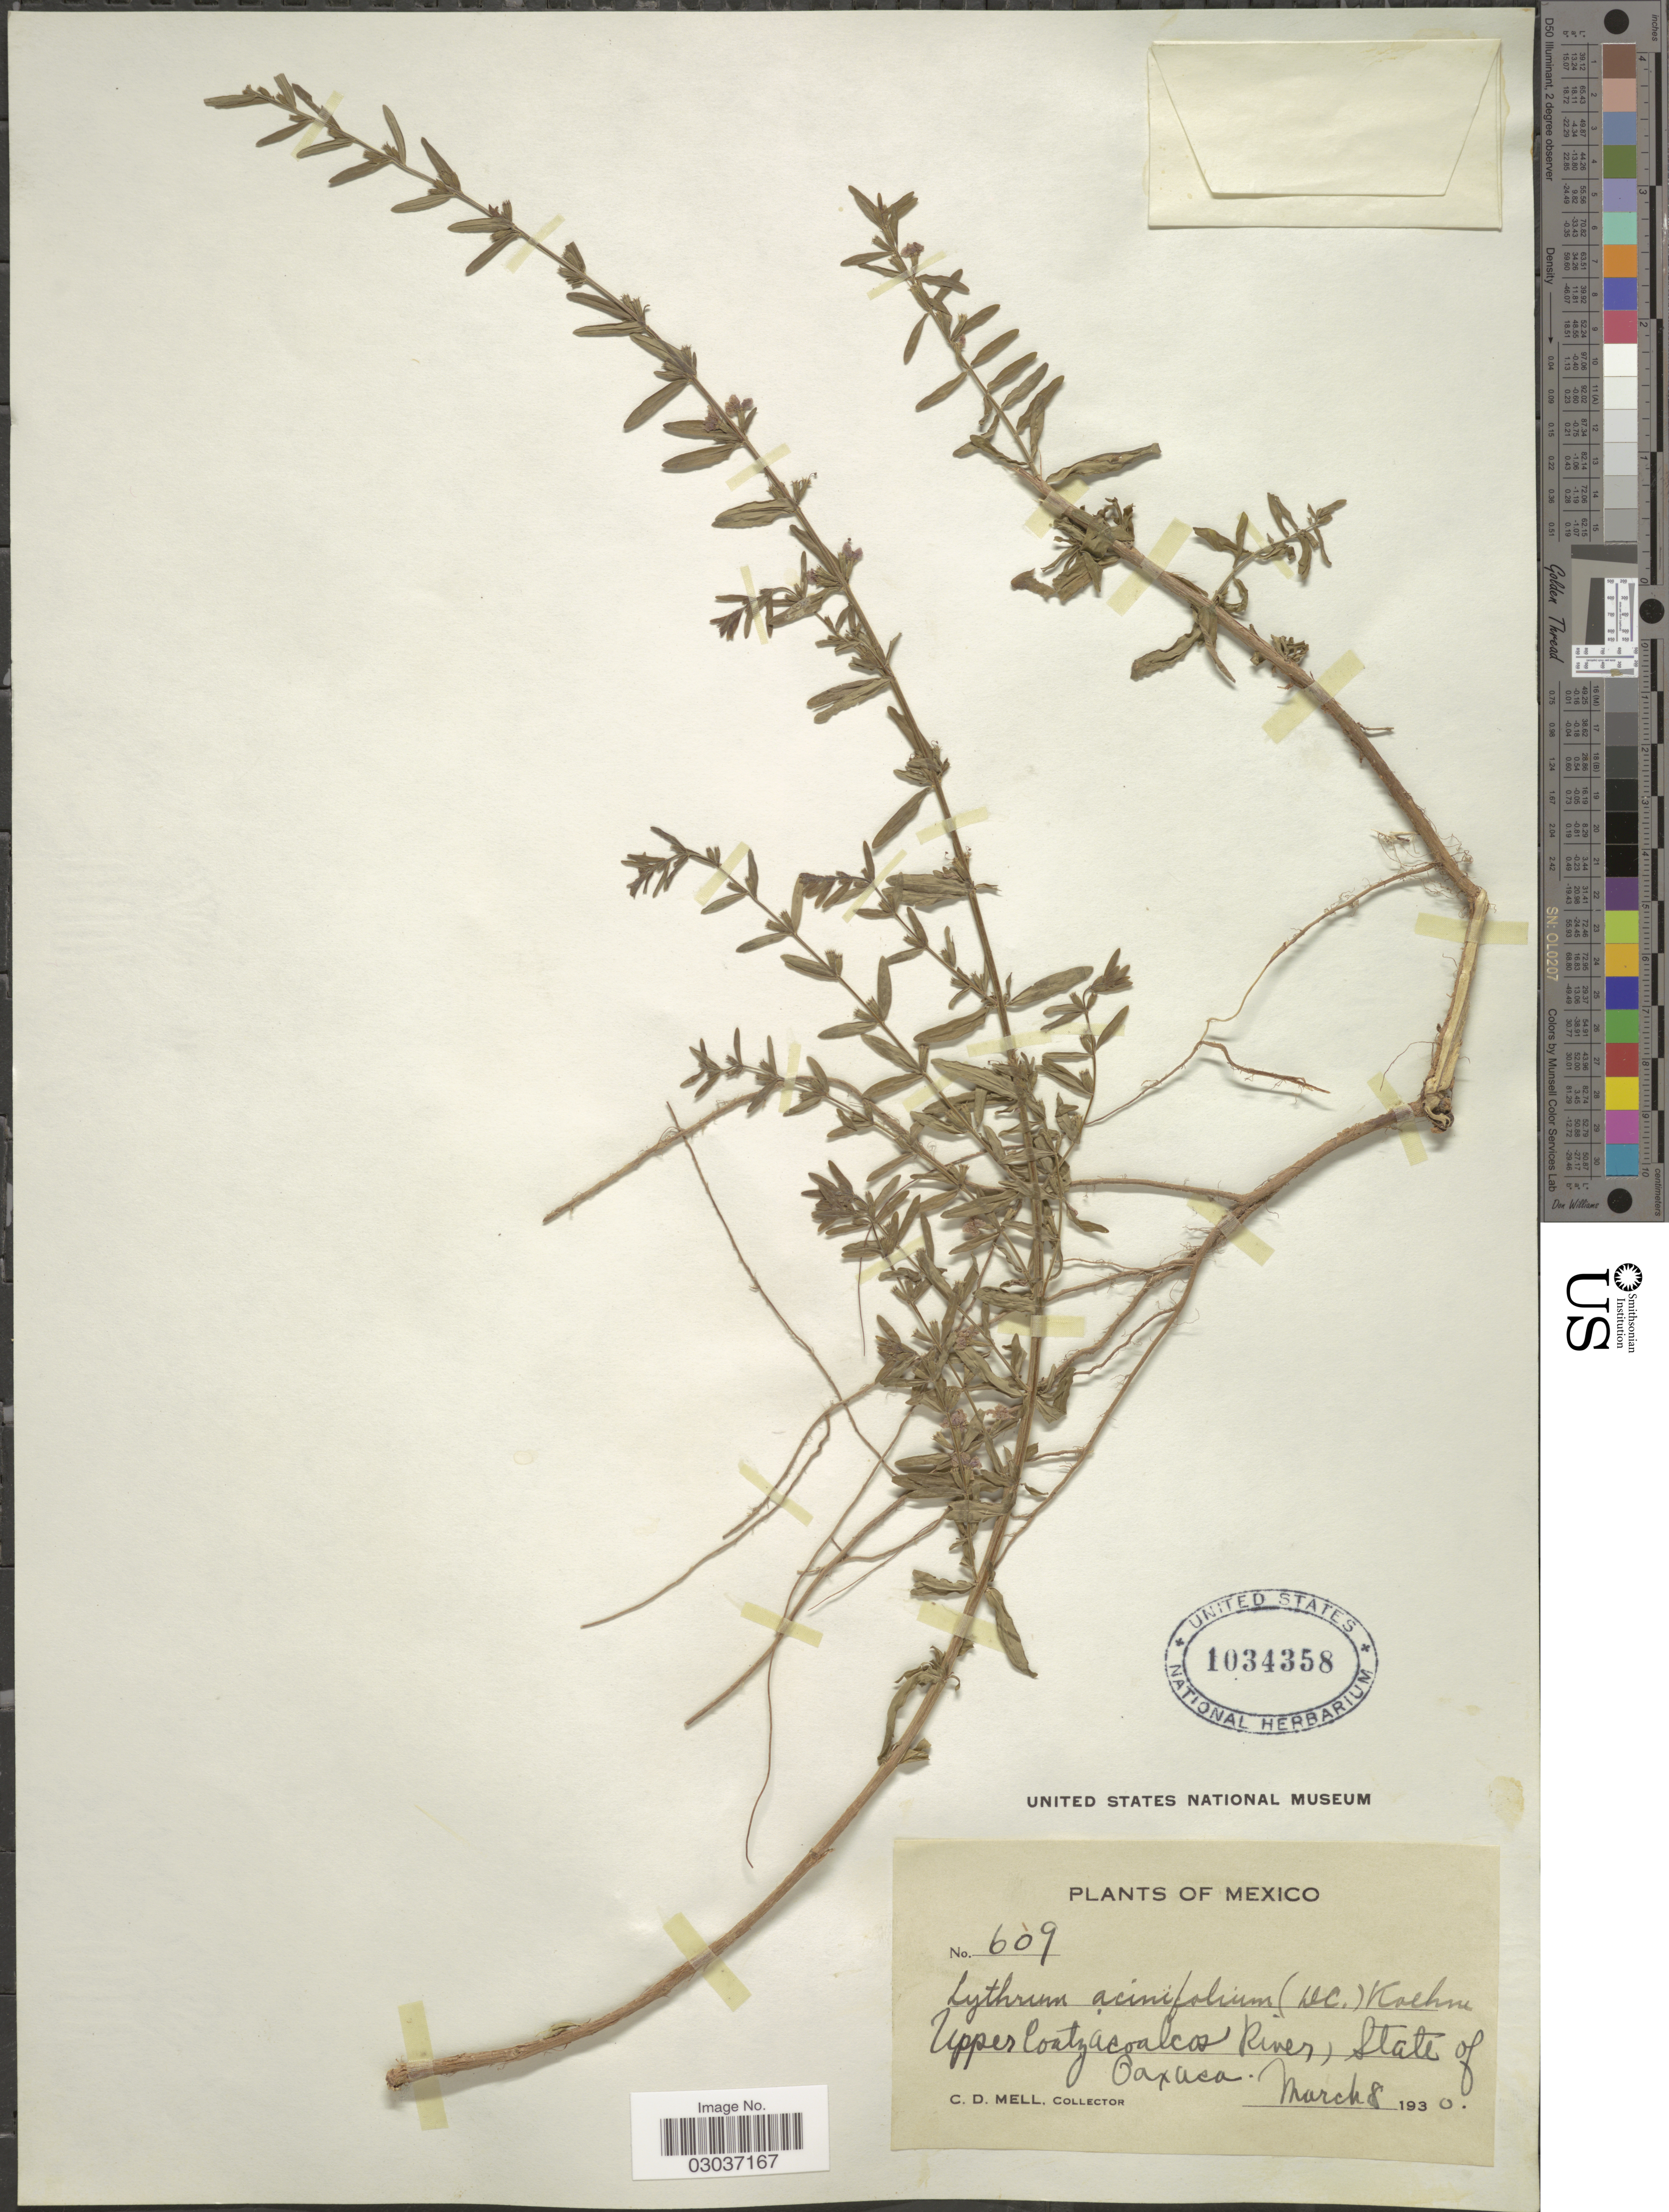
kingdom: Plantae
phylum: Tracheophyta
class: Magnoliopsida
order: Myrtales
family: Lythraceae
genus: Lythrum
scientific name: Lythrum acinifolium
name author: Sessé & Moc. ex Koehne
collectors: C. D. Mell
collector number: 609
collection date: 1930-03-08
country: Mexico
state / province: Oaxaca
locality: Upper Coatzacoalcos River.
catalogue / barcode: US 1034358